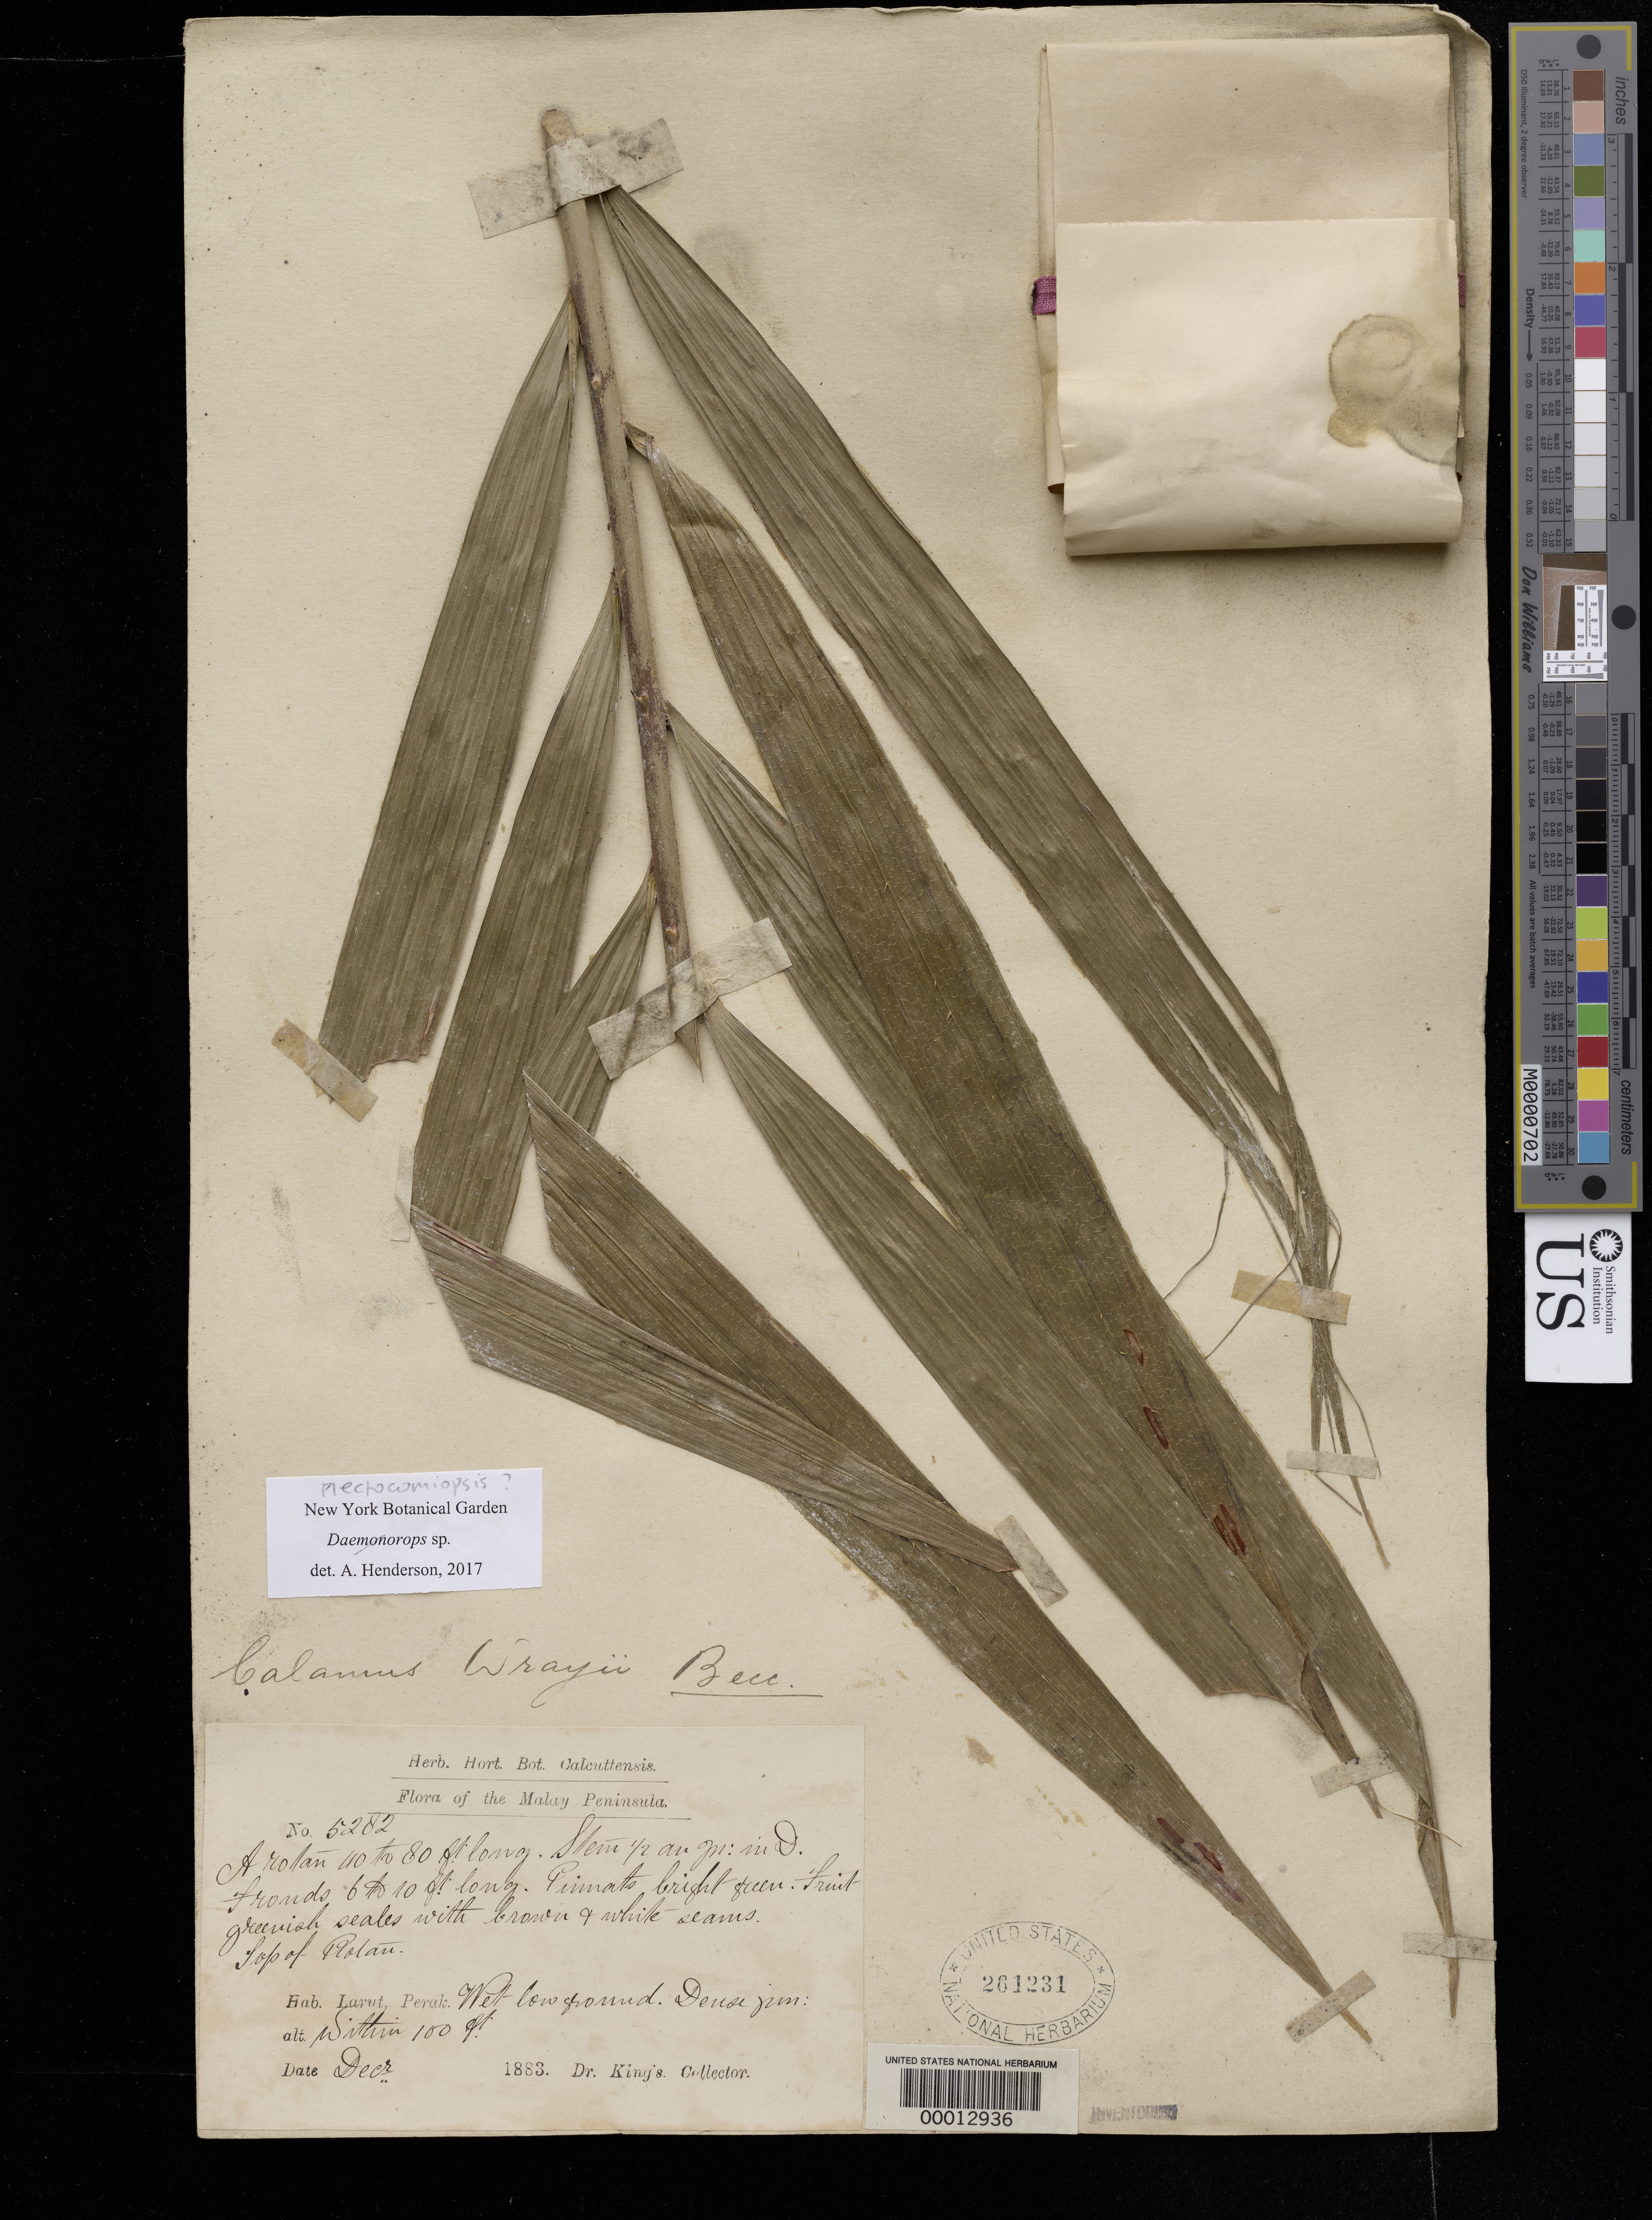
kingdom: Plantae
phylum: Tracheophyta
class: Liliopsida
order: Arecales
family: Arecaceae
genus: Plectocomiopsis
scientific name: Plectocomiopsis sp.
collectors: -. Kings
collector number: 5282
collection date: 1883-12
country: Malaysia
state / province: Perak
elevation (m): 30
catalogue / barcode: US 261231